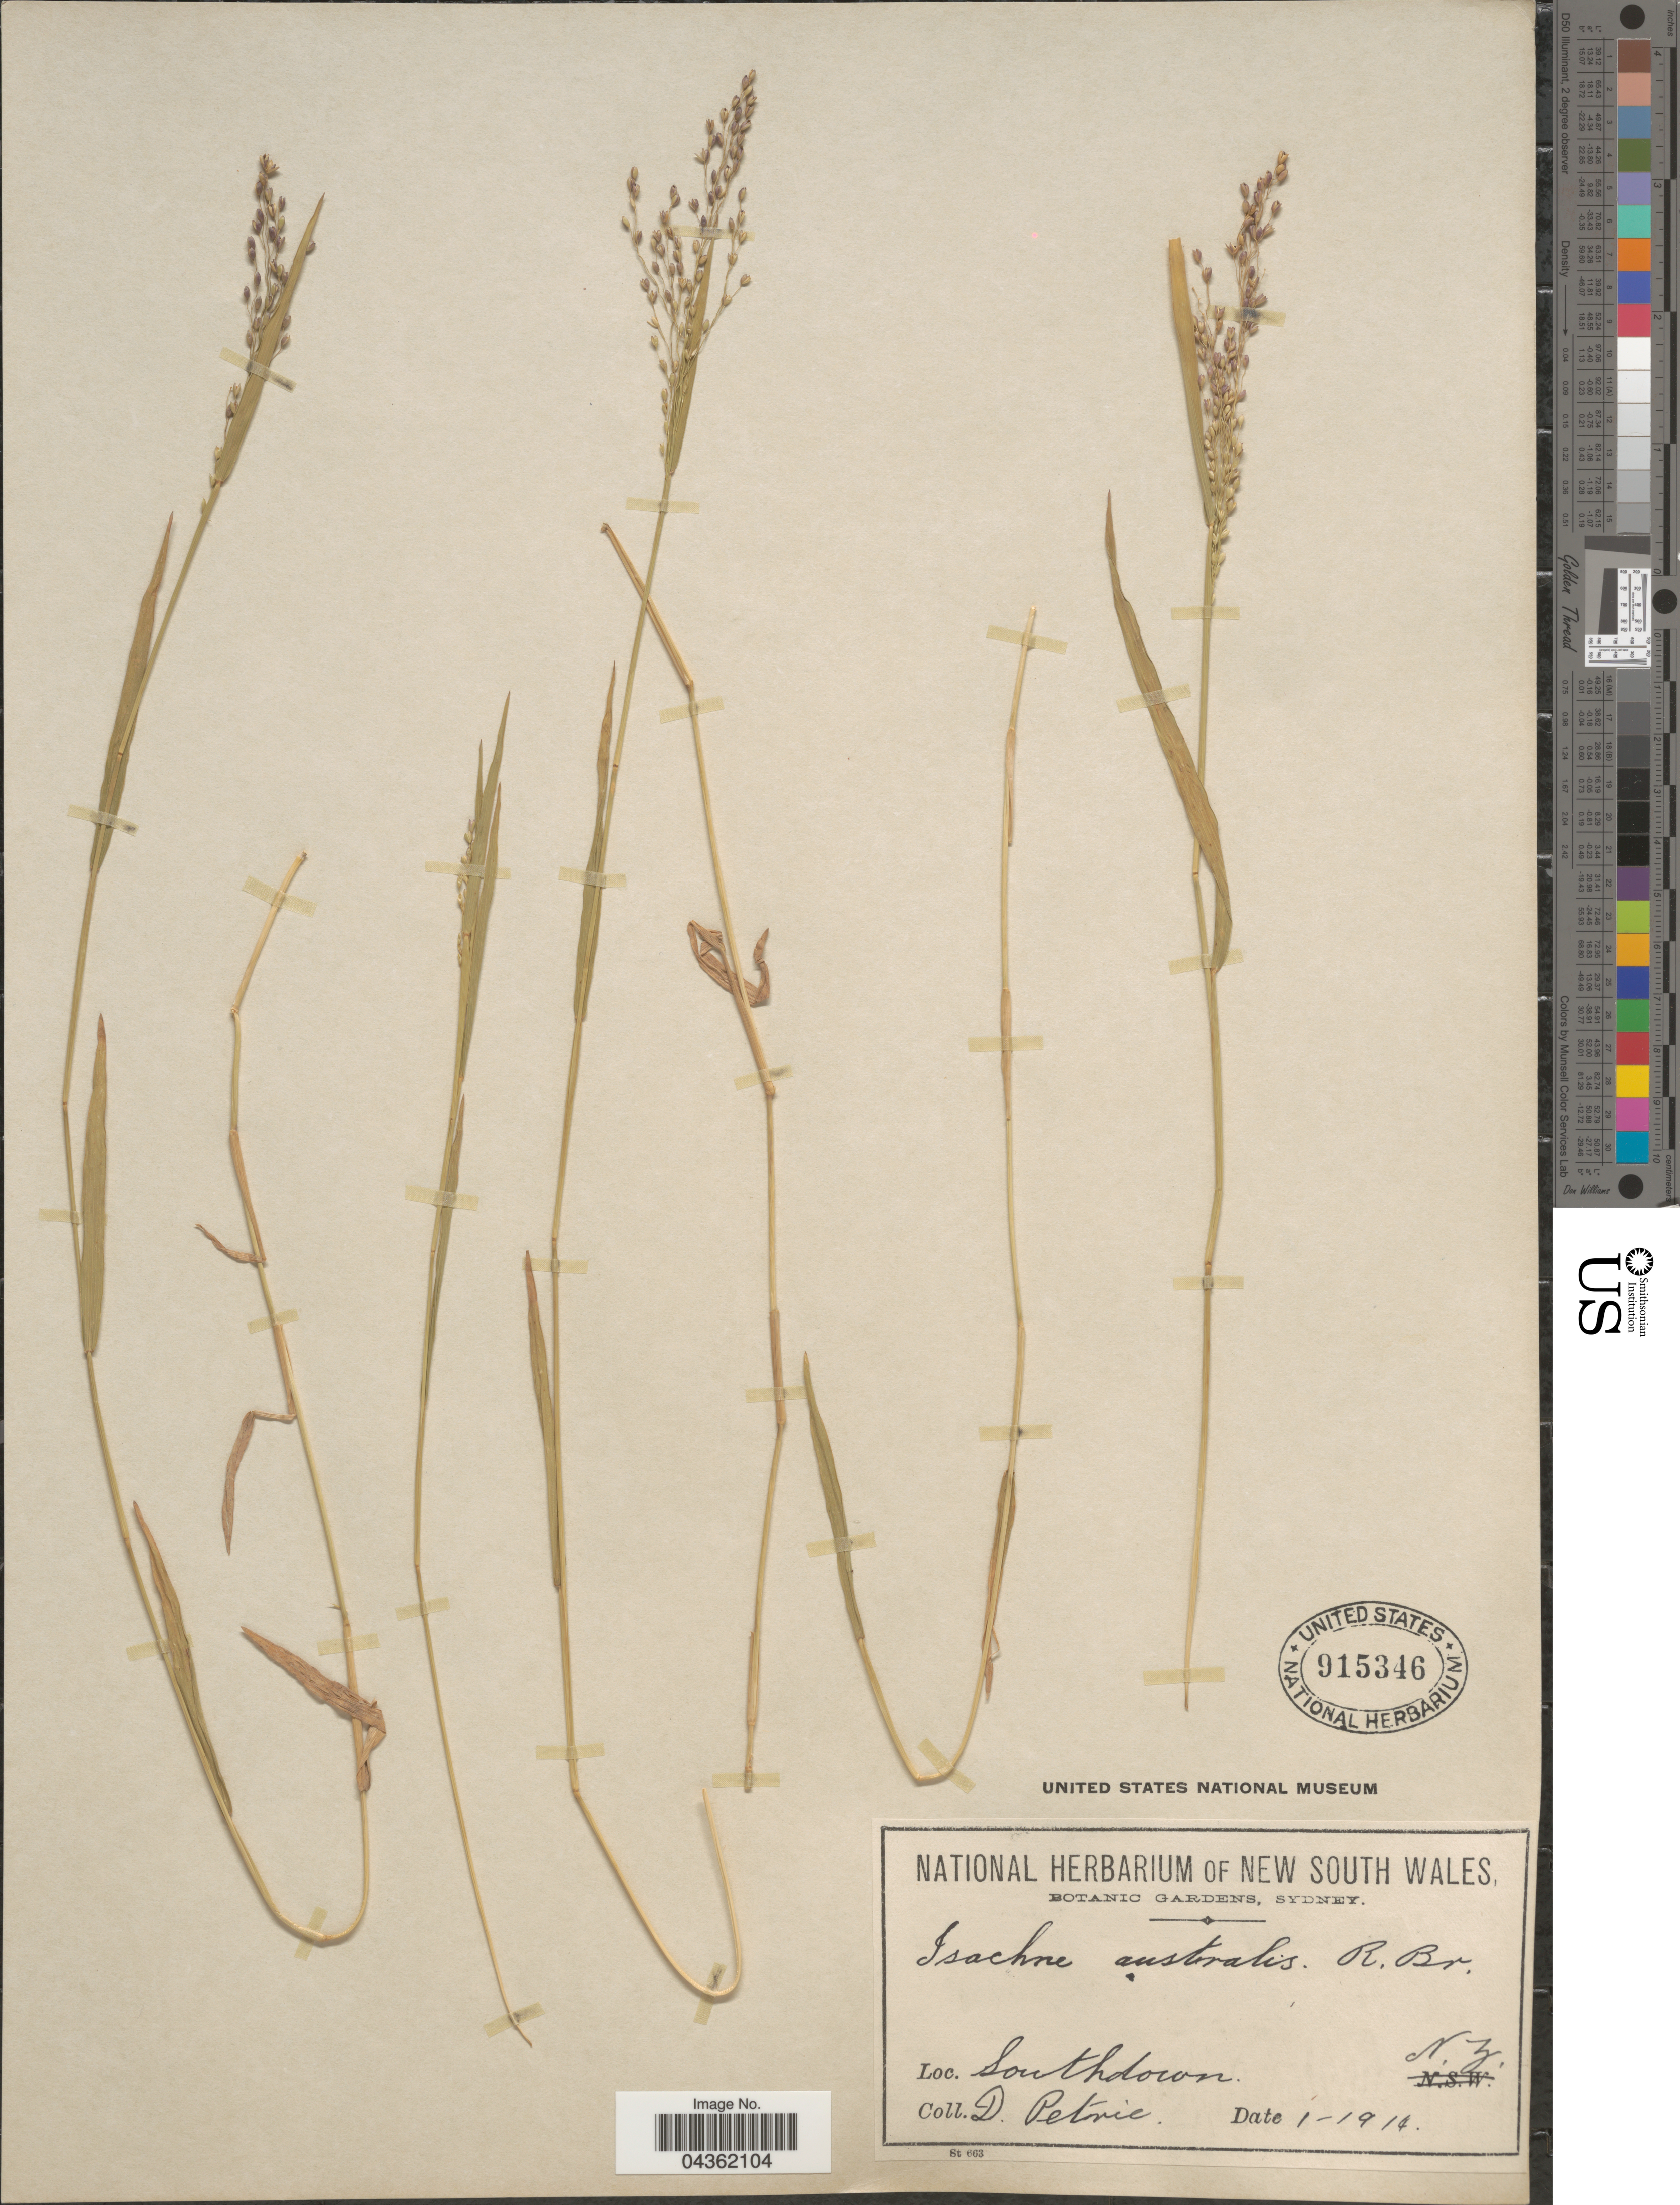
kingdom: Plantae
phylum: Tracheophyta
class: Liliopsida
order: Poales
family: Poaceae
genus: Isachne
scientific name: Isachne globosa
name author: (Thunb.) Kuntze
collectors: D. Petric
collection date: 1914-01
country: New Zealand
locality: Southdown.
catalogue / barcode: US 915346